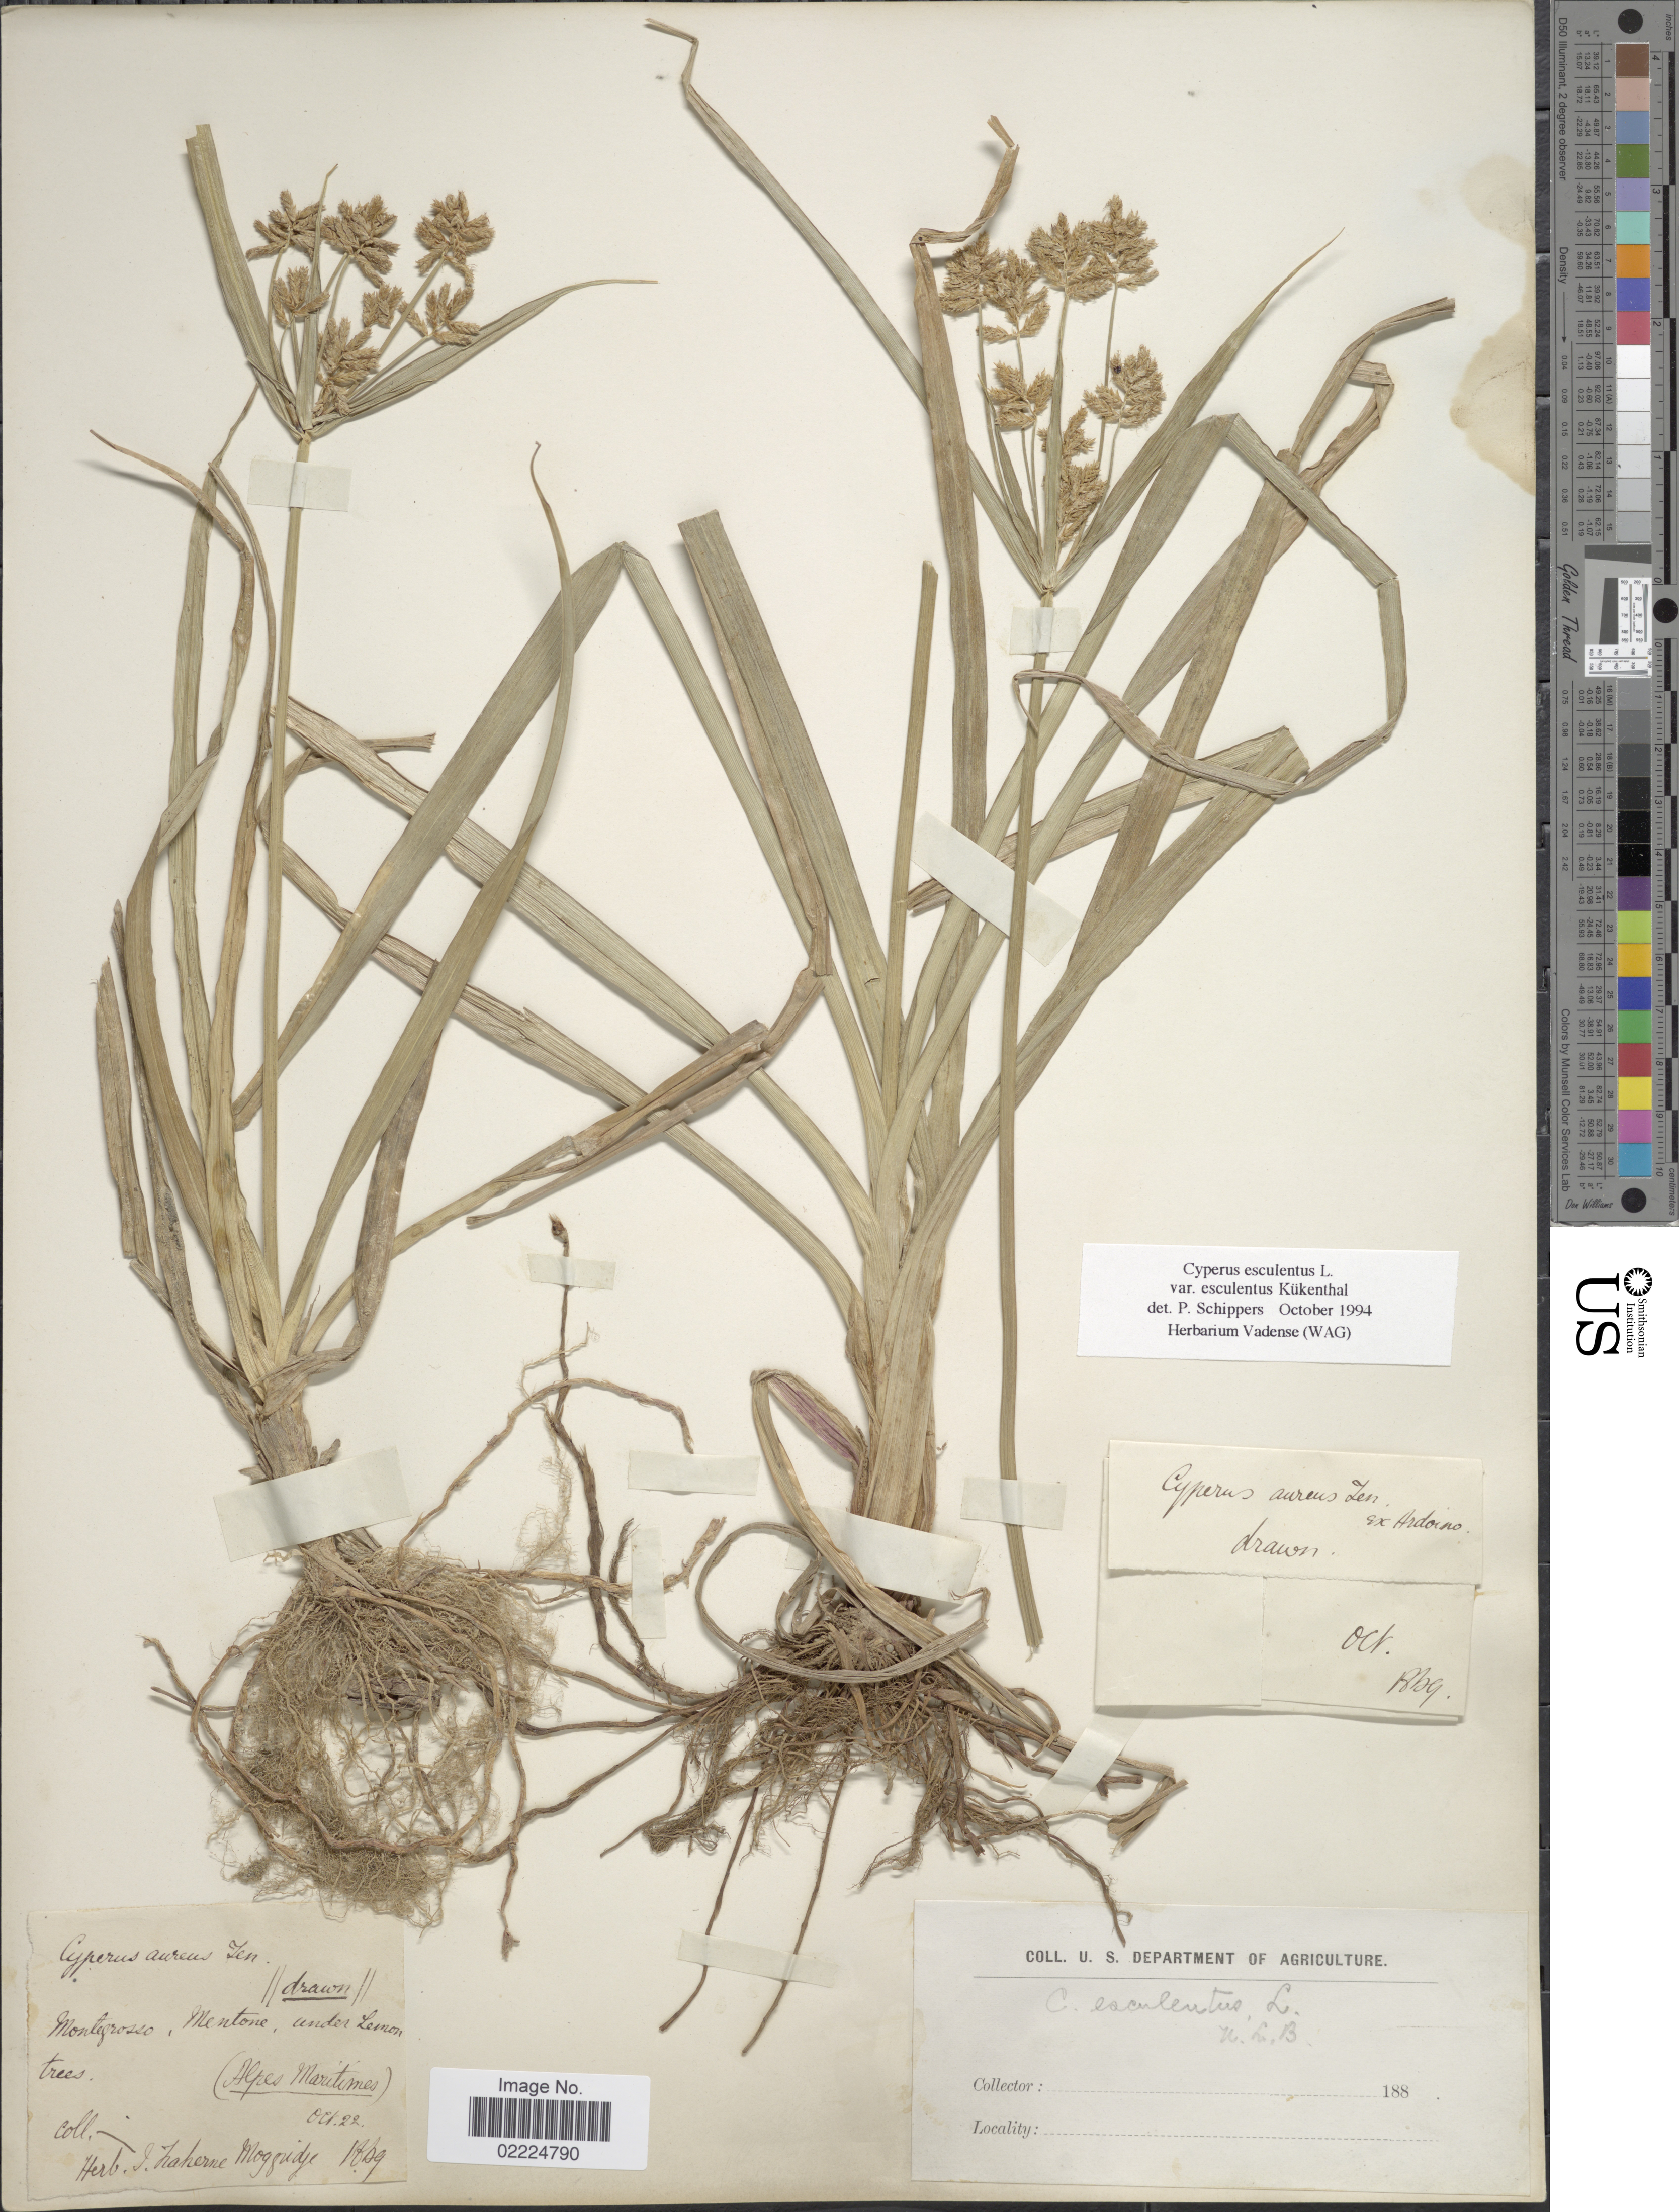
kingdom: Plantae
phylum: Tracheophyta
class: Liliopsida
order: Poales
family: Cyperaceae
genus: Cyperus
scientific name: Cyperus esculentus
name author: L.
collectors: ex herb. J.T. Moggridge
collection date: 1869-10-22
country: France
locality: Montegrosso, Mentone, ander Lemon. Alpes Maritimes